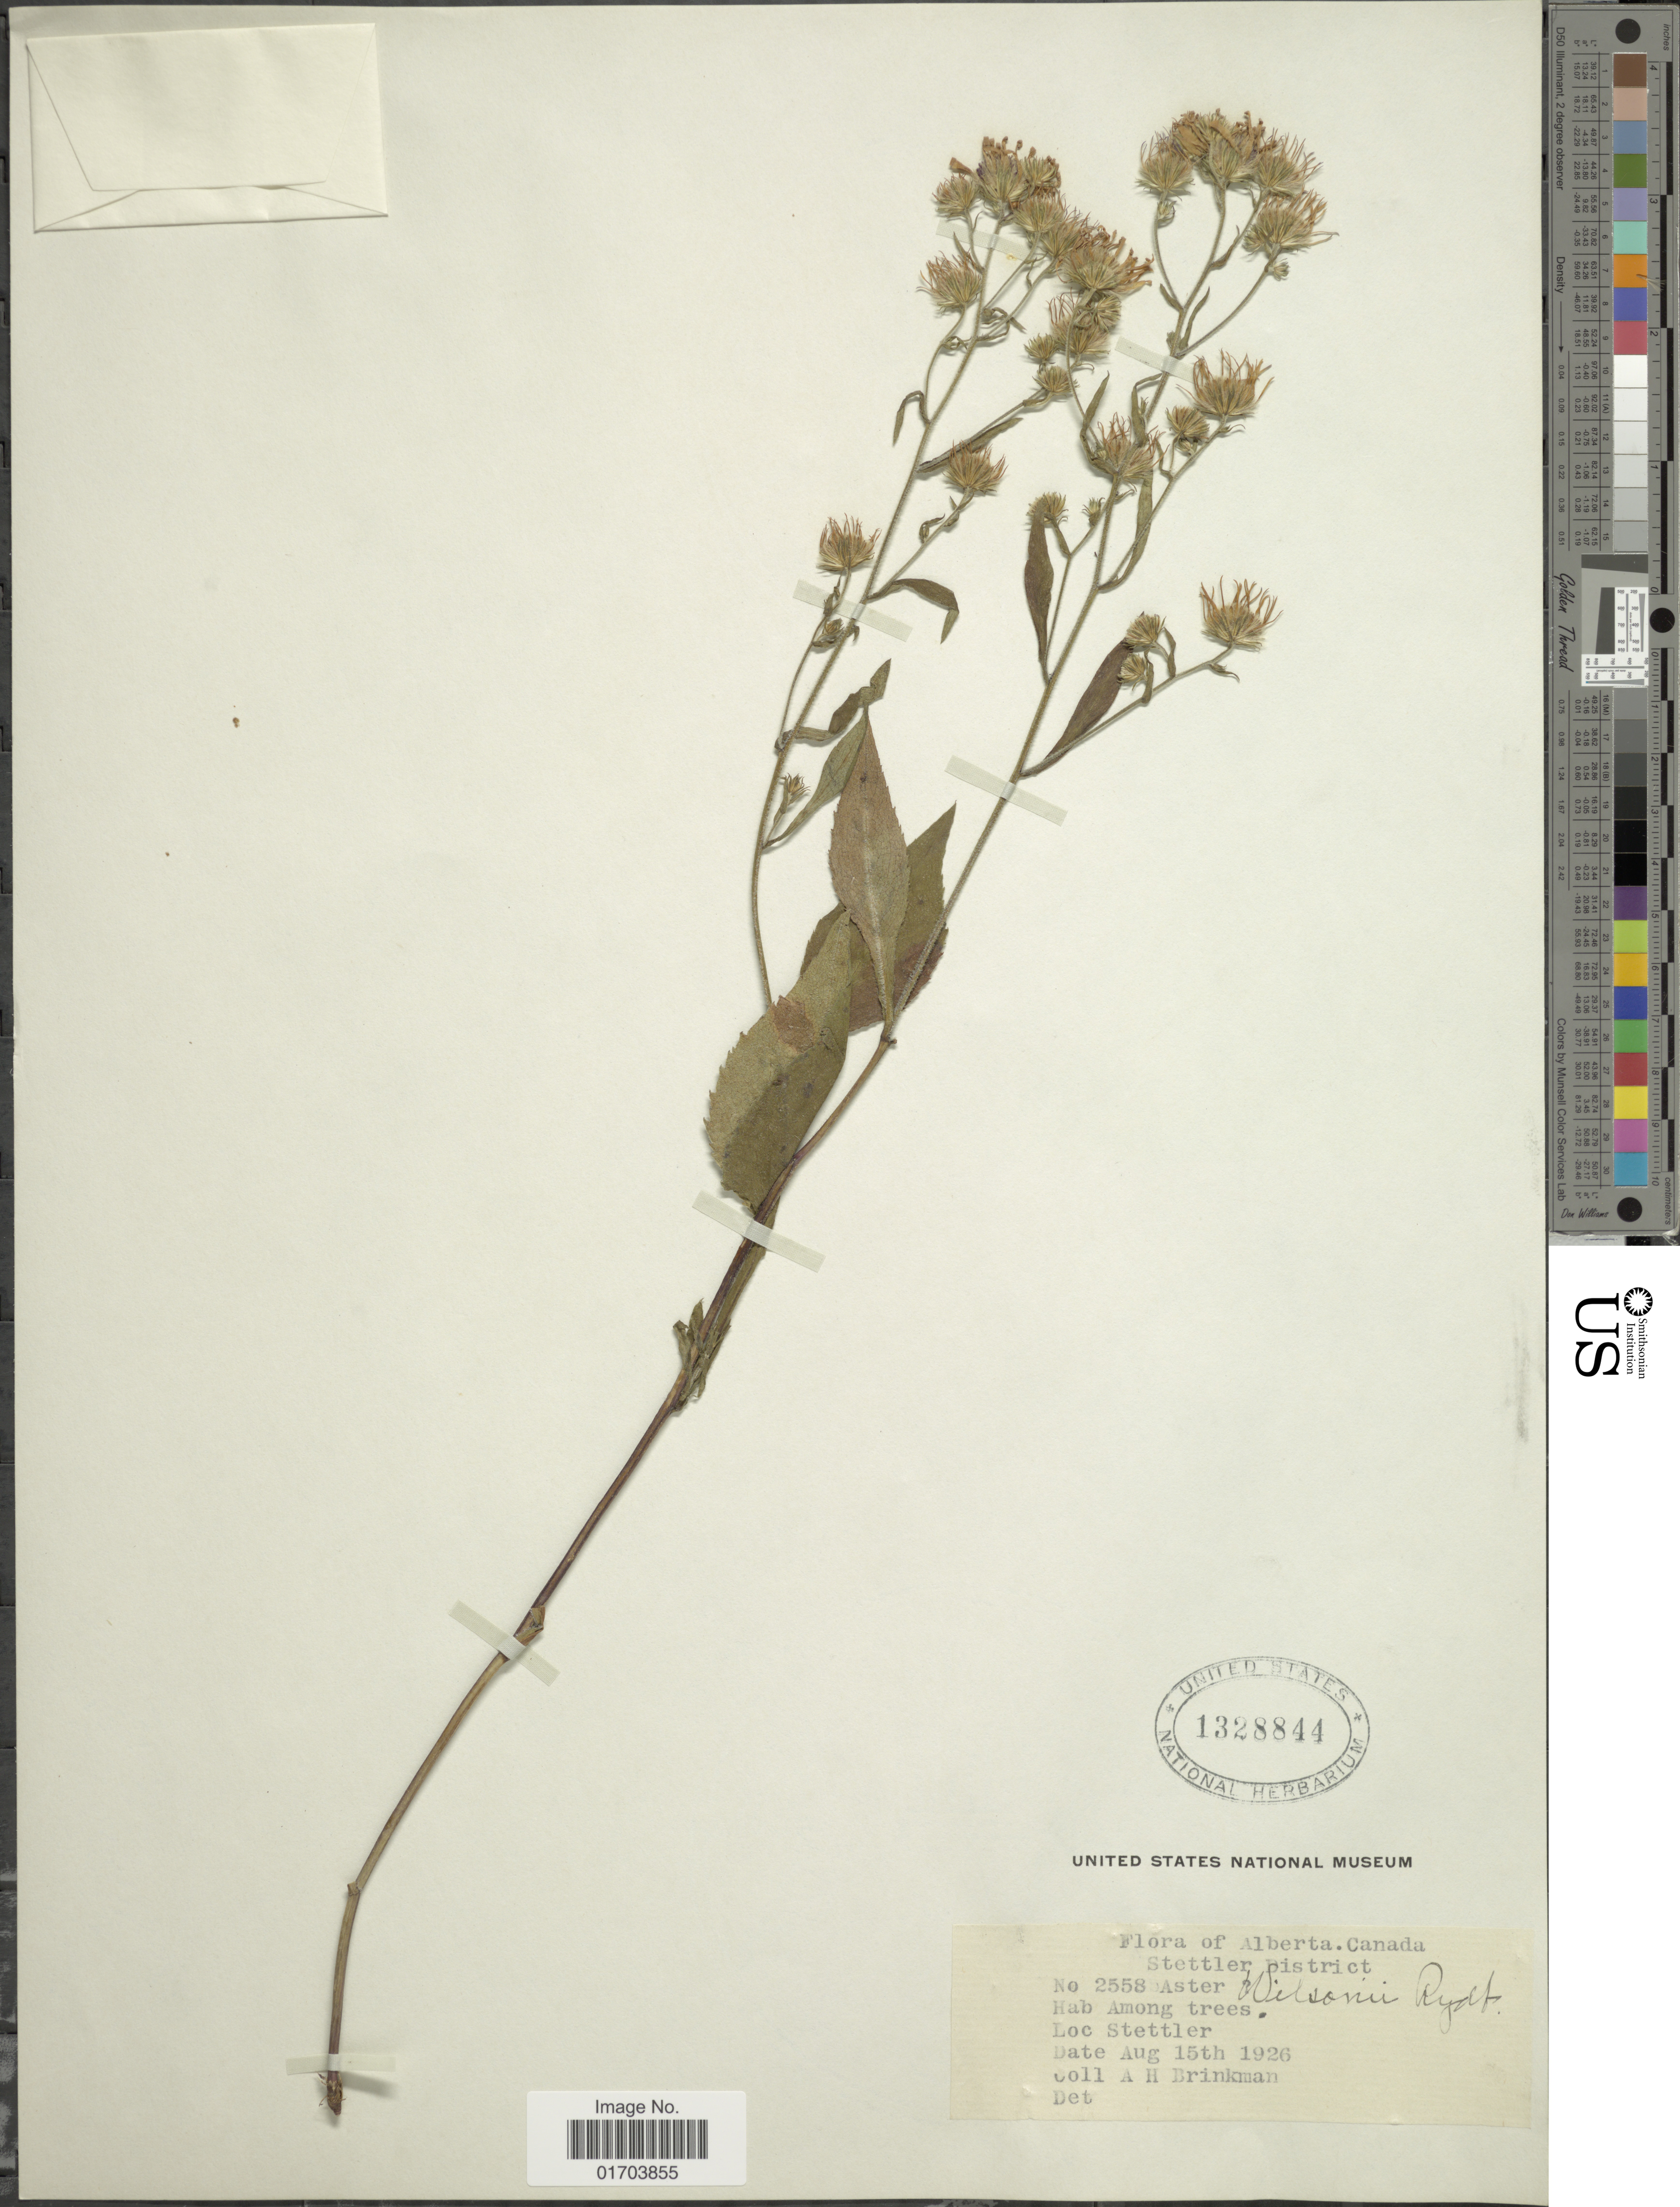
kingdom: Plantae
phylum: Tracheophyta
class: Magnoliopsida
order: Asterales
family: Asteraceae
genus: Symphyotrichum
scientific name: Symphyotrichum ciliolatum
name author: (Lindl.) Á. Löve & D. Löve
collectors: A. Brinkman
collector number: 2558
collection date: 1926-08-15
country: Canada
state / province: Alberta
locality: Stettler District, Among rees, Stettler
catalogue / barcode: US 1328844